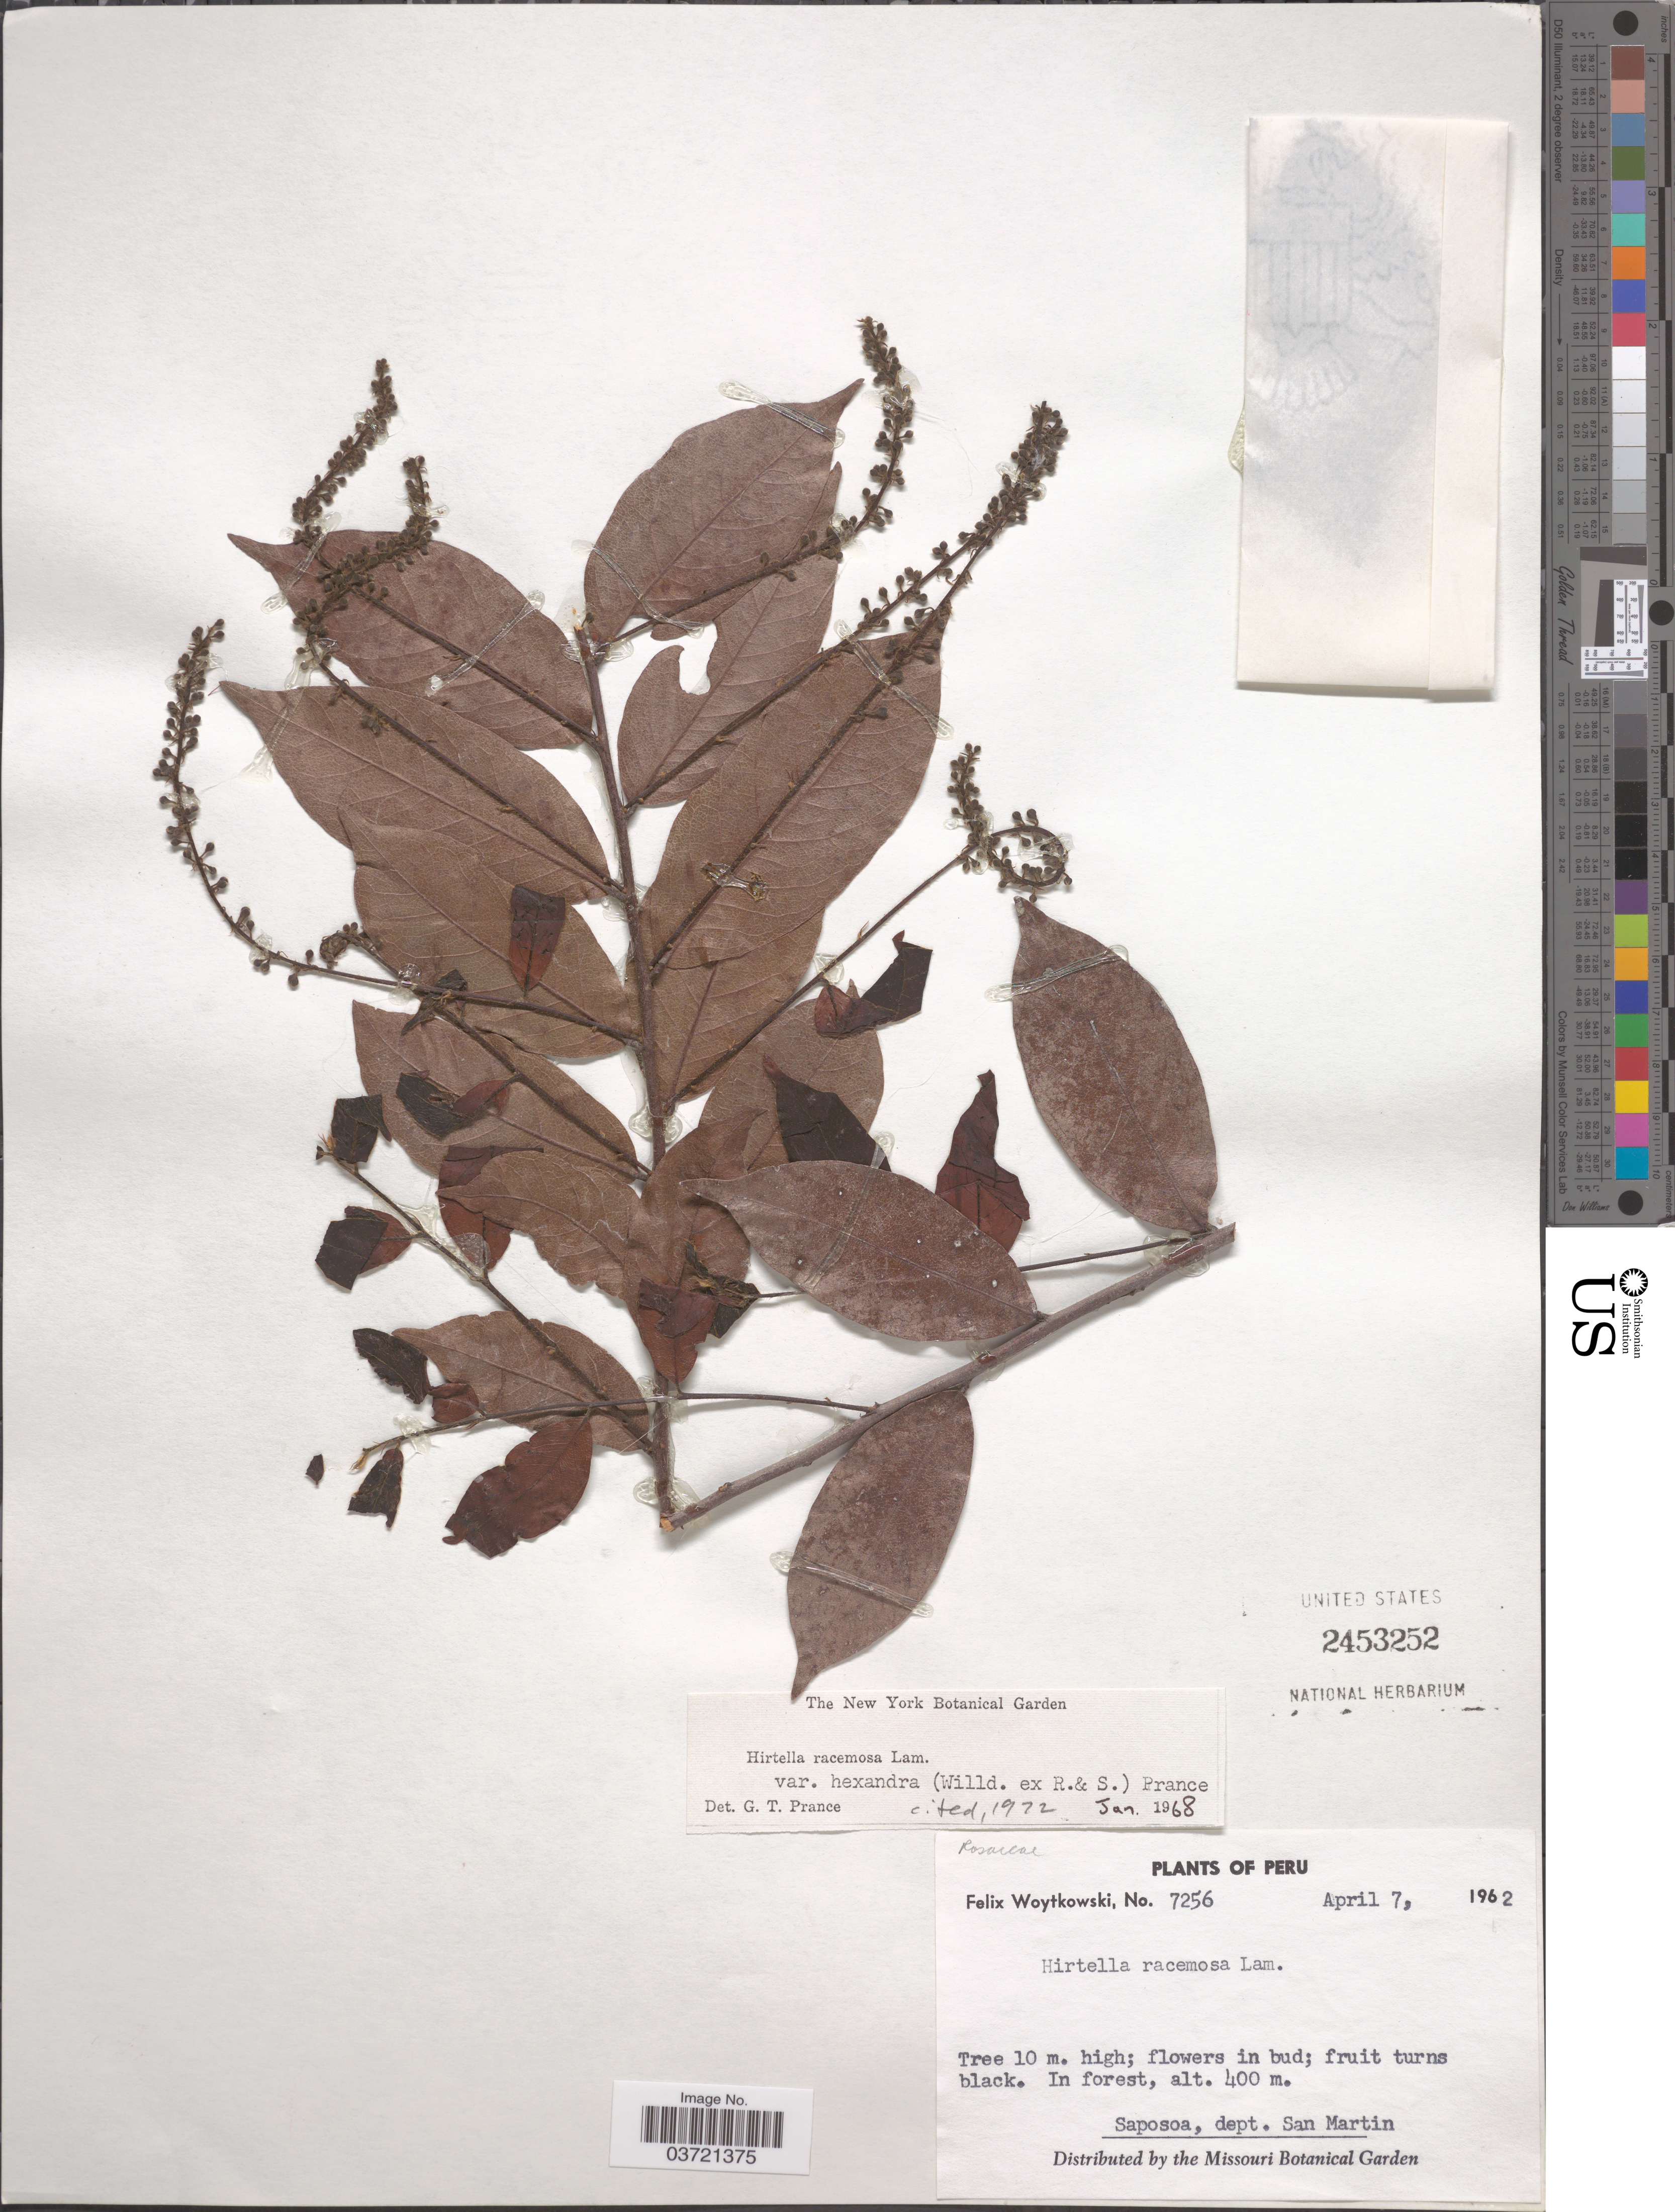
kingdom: Plantae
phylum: Tracheophyta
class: Magnoliopsida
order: Malpighiales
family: Chrysobalanaceae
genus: Hirtella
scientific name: Hirtella racemosa var. hexandra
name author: (Willd. ex Roem. & Schult.) Prance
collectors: F. Woytkowski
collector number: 7256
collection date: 1962-04-07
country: Peru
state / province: San Martín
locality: In forest. Saposoa, dept. San Martin.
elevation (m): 400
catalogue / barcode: US 2453252